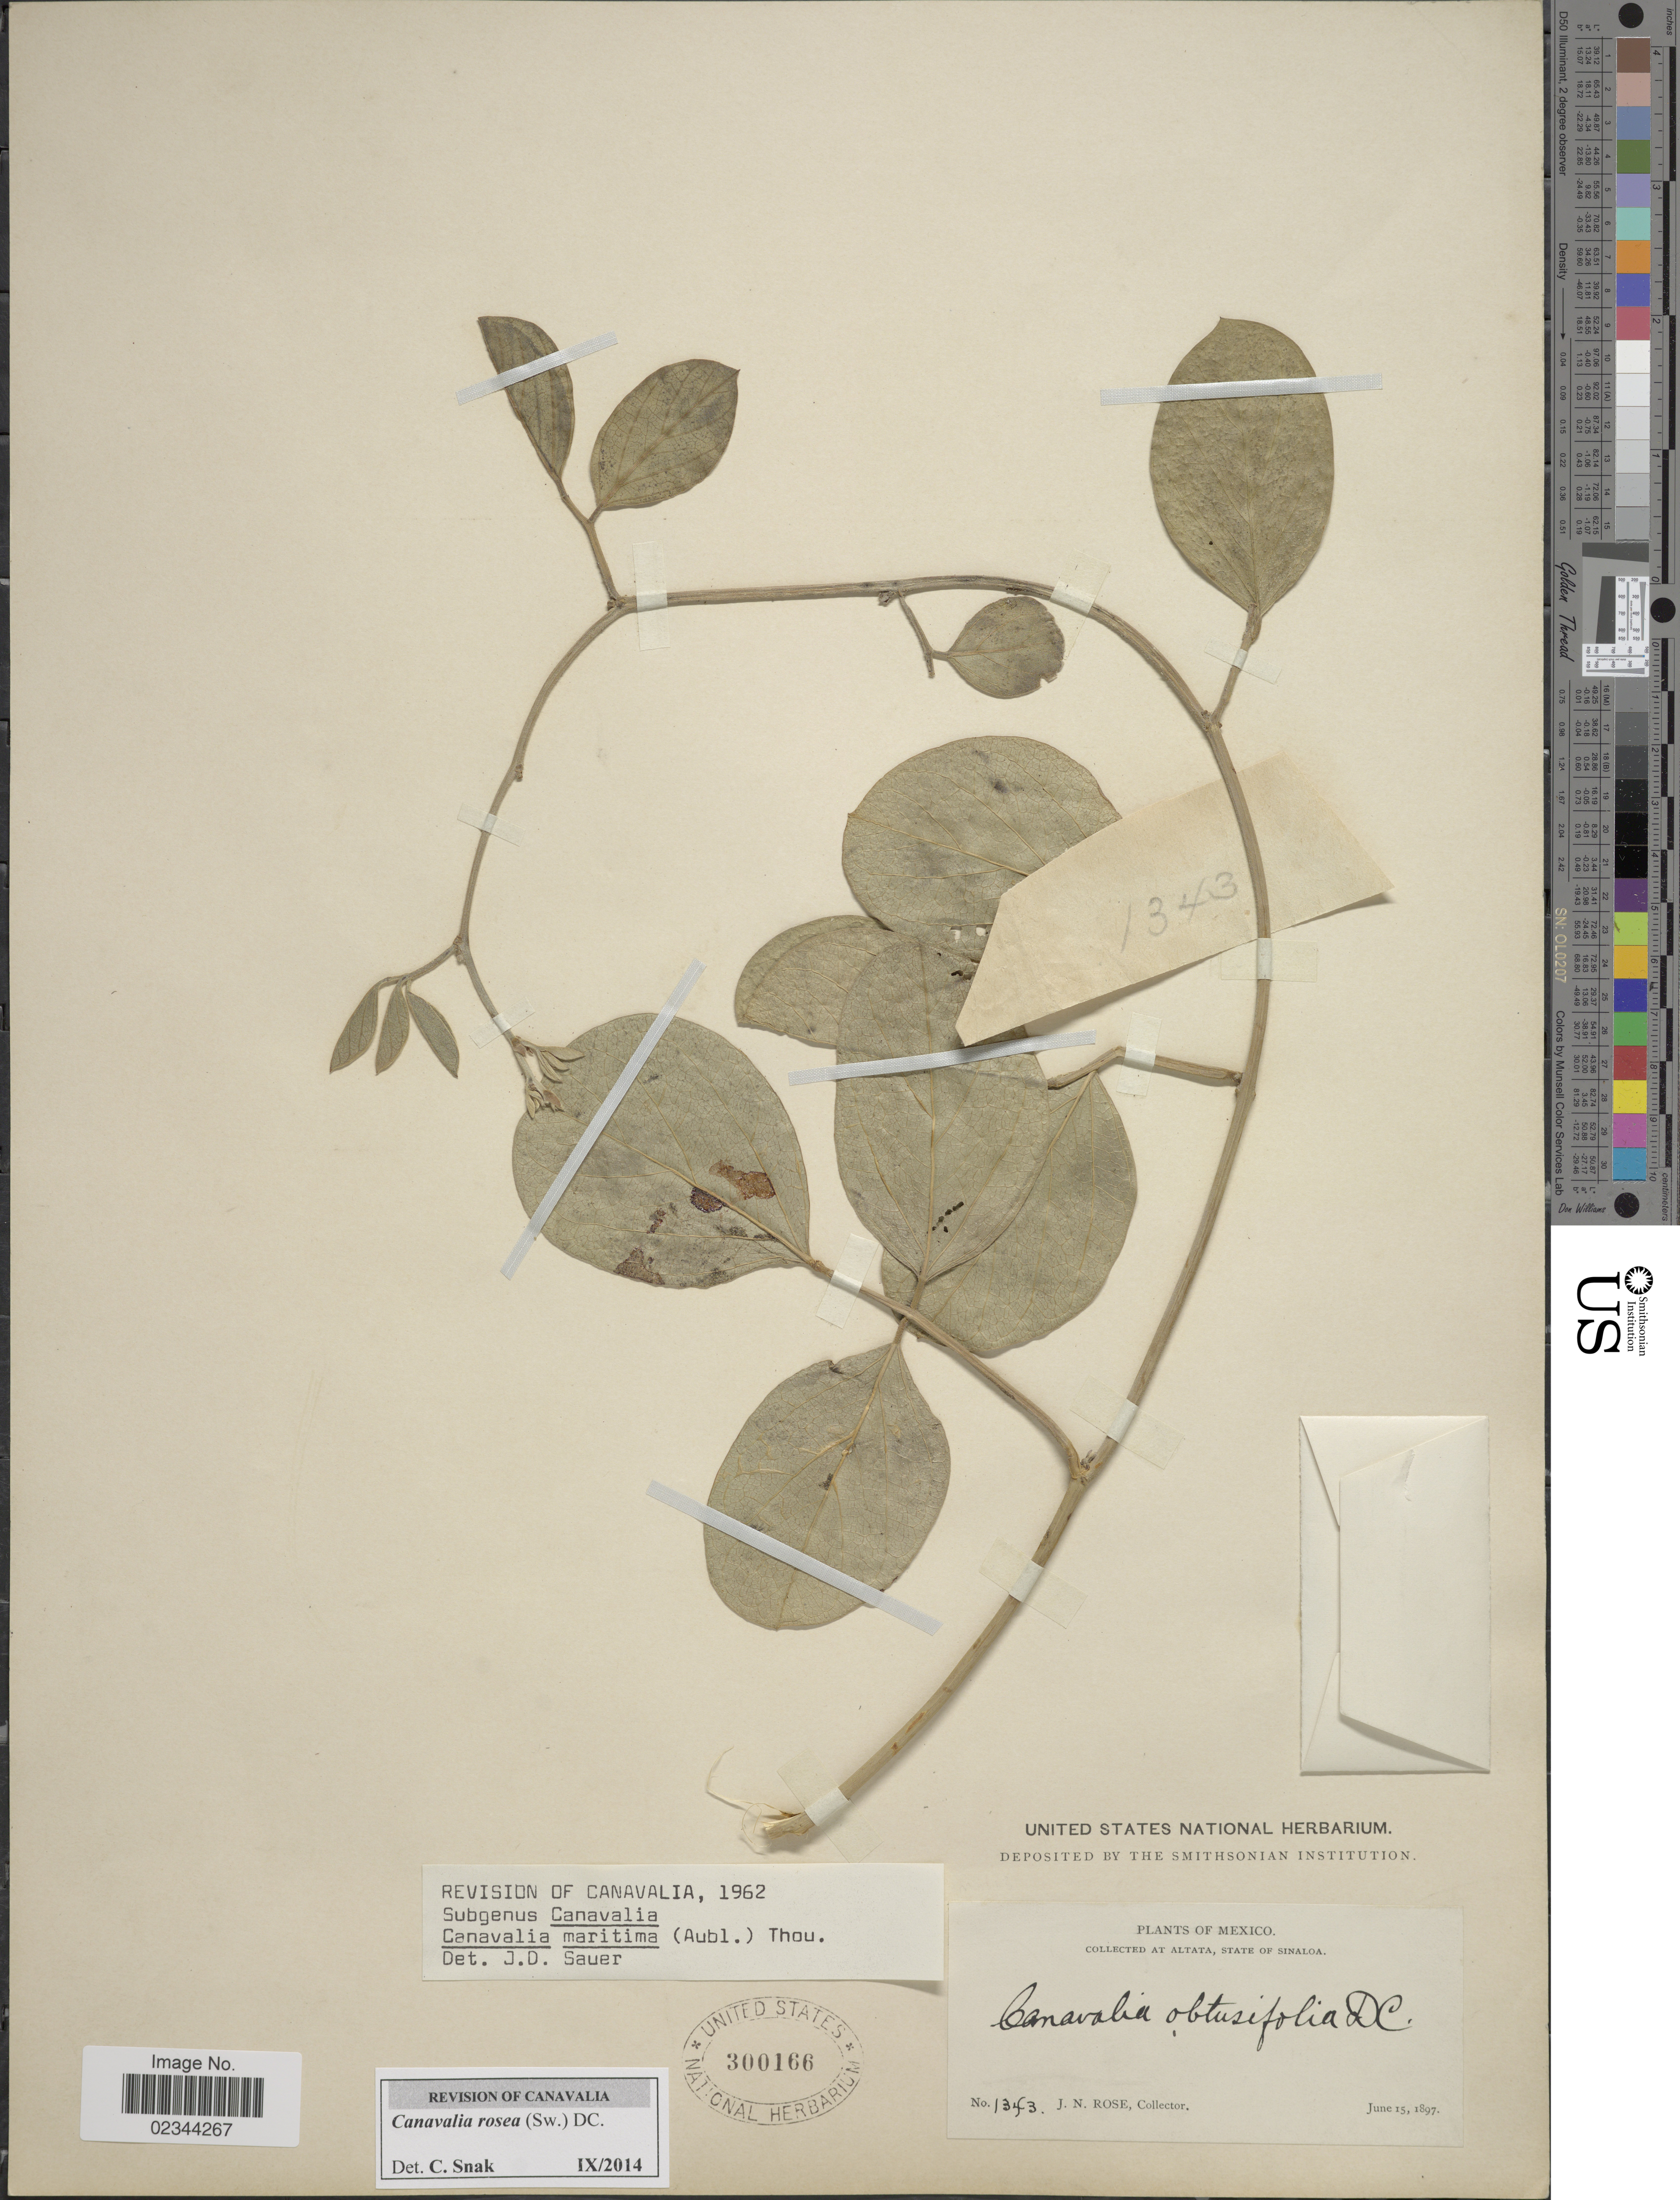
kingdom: Plantae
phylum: Tracheophyta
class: Magnoliopsida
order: Fabales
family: Fabaceae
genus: Canavalia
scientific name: Canavalia rosea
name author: (Sw.) DC.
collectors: J. N. Rose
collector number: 1343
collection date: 1897-06-15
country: Mexico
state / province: Sinaloa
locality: At Altata.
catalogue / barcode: US 300166